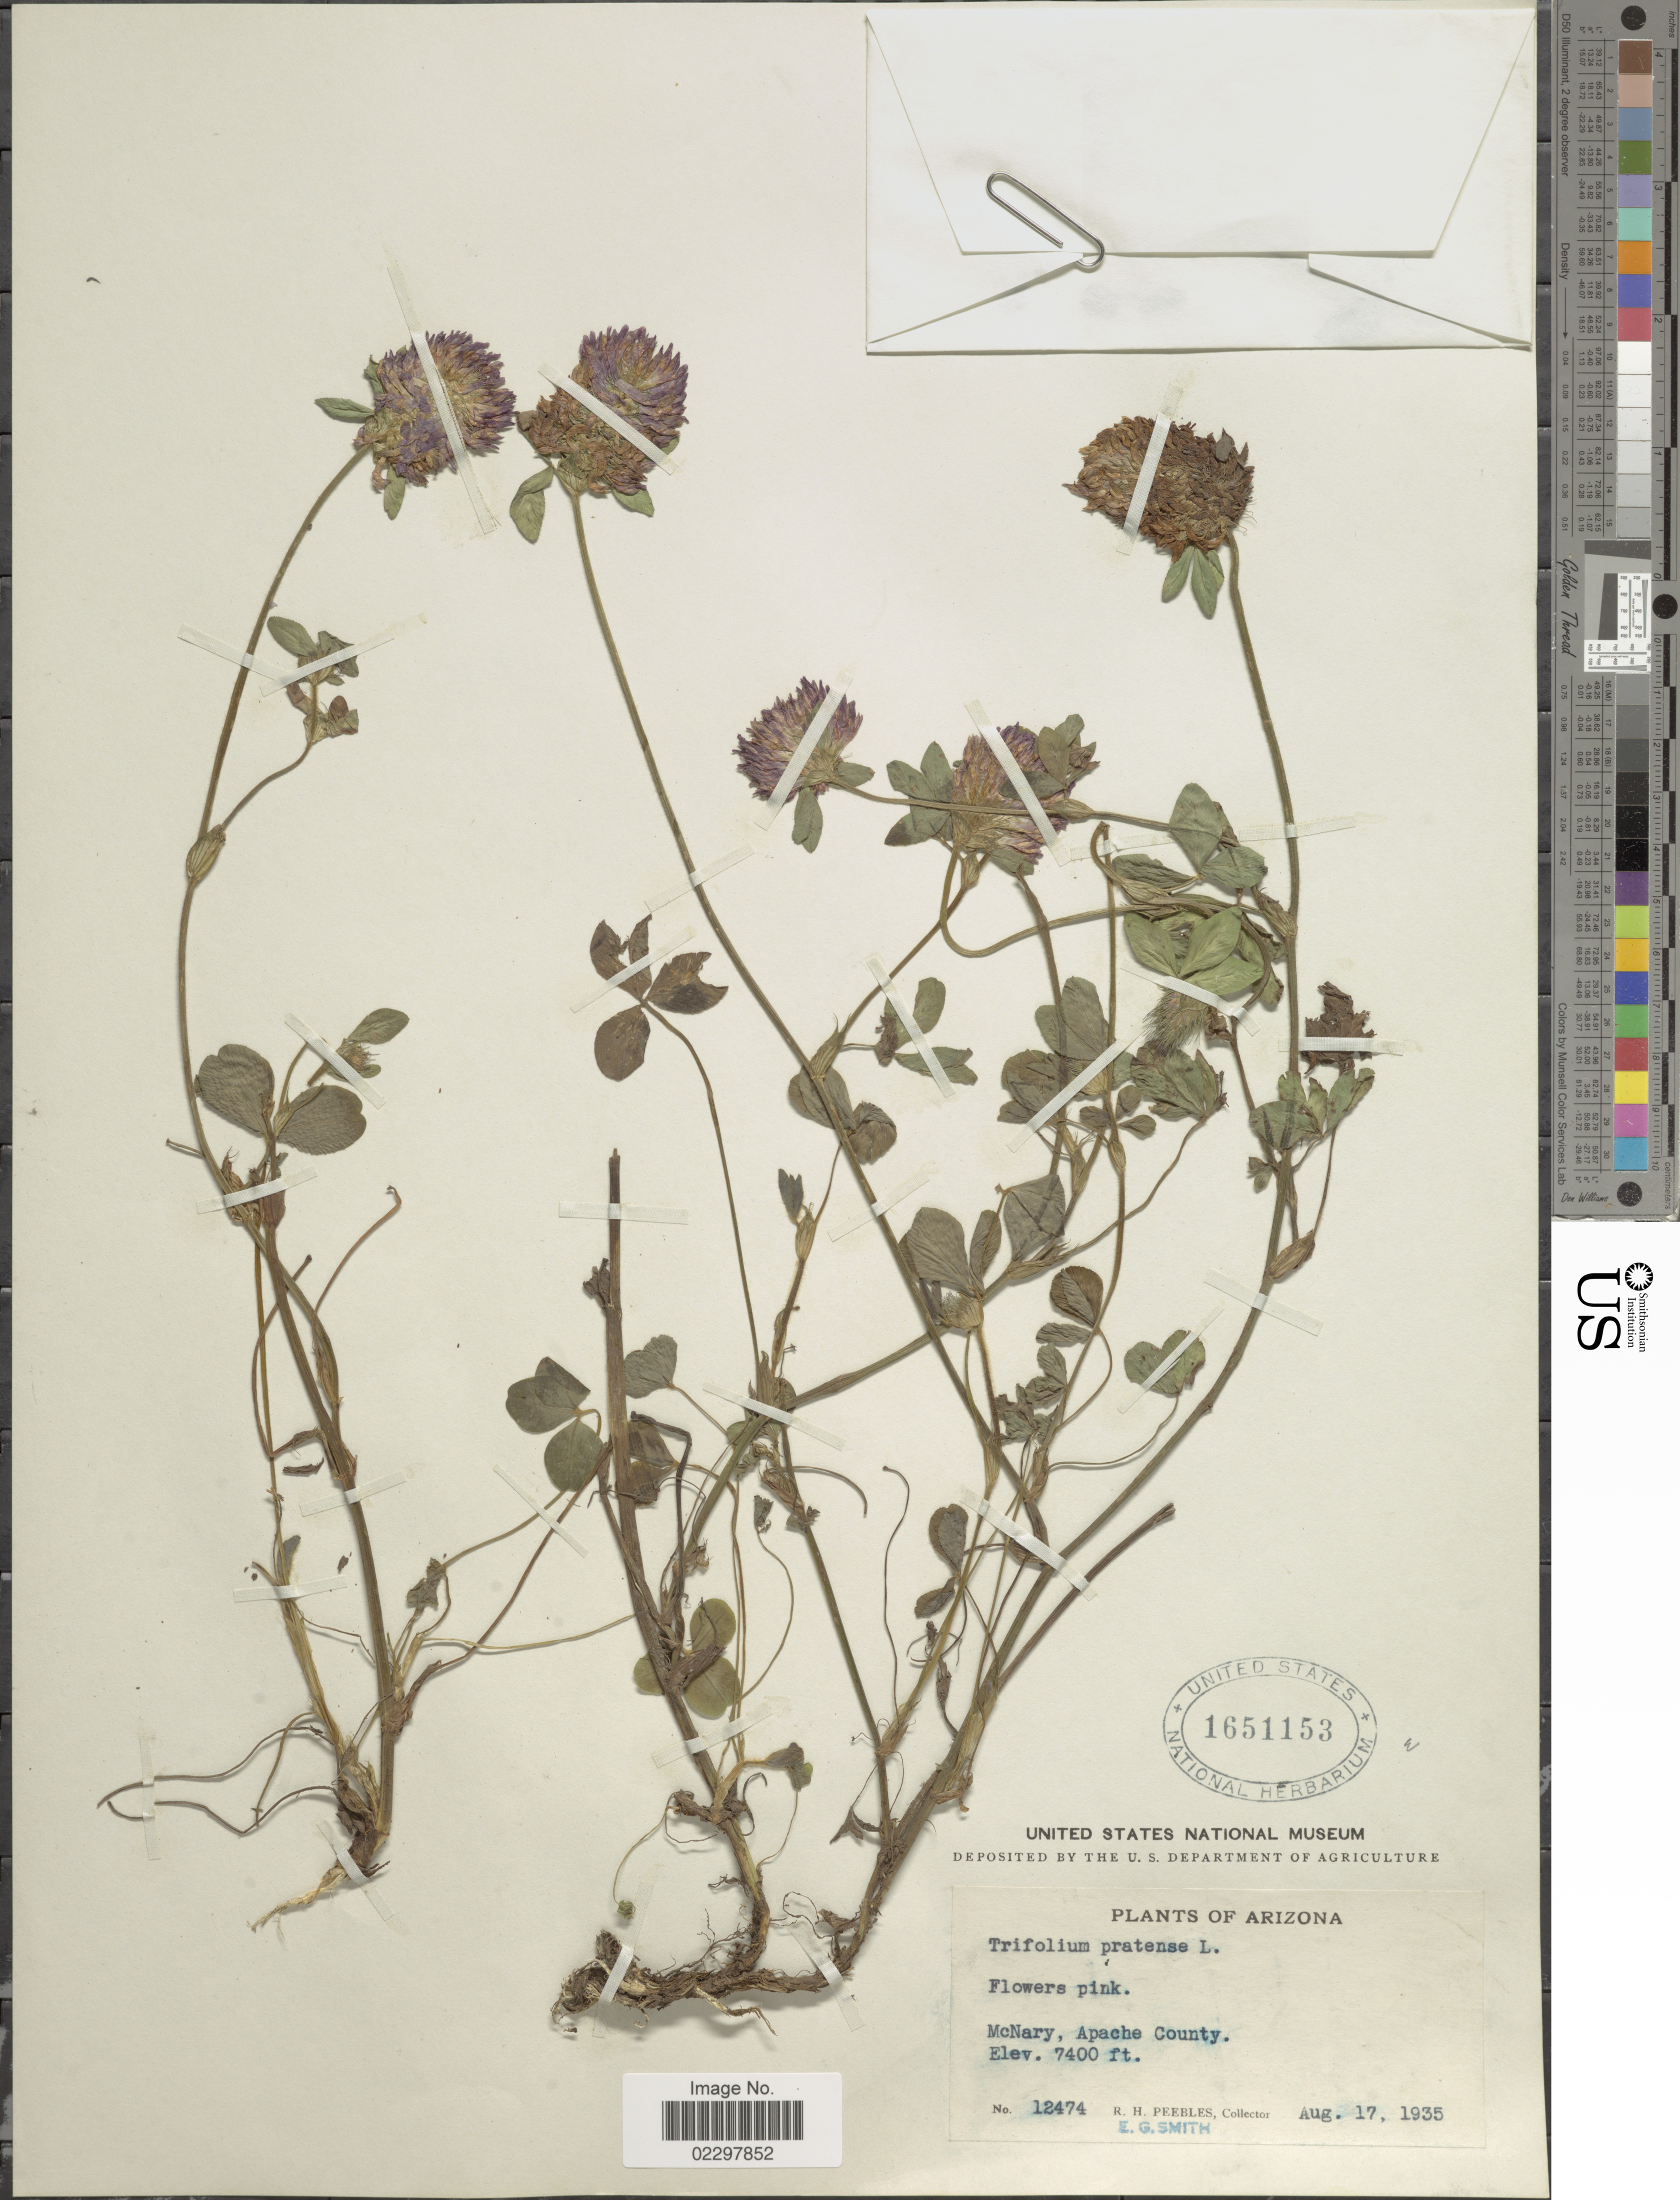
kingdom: Plantae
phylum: Tracheophyta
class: Magnoliopsida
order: Fabales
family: Fabaceae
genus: Trifolium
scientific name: Trifolium pratense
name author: L.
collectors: R. H. Peebles & E. G. Smith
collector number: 12474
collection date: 1935-08-17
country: United States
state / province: Arizona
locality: McNary, Apache County.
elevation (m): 2256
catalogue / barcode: US 1651153